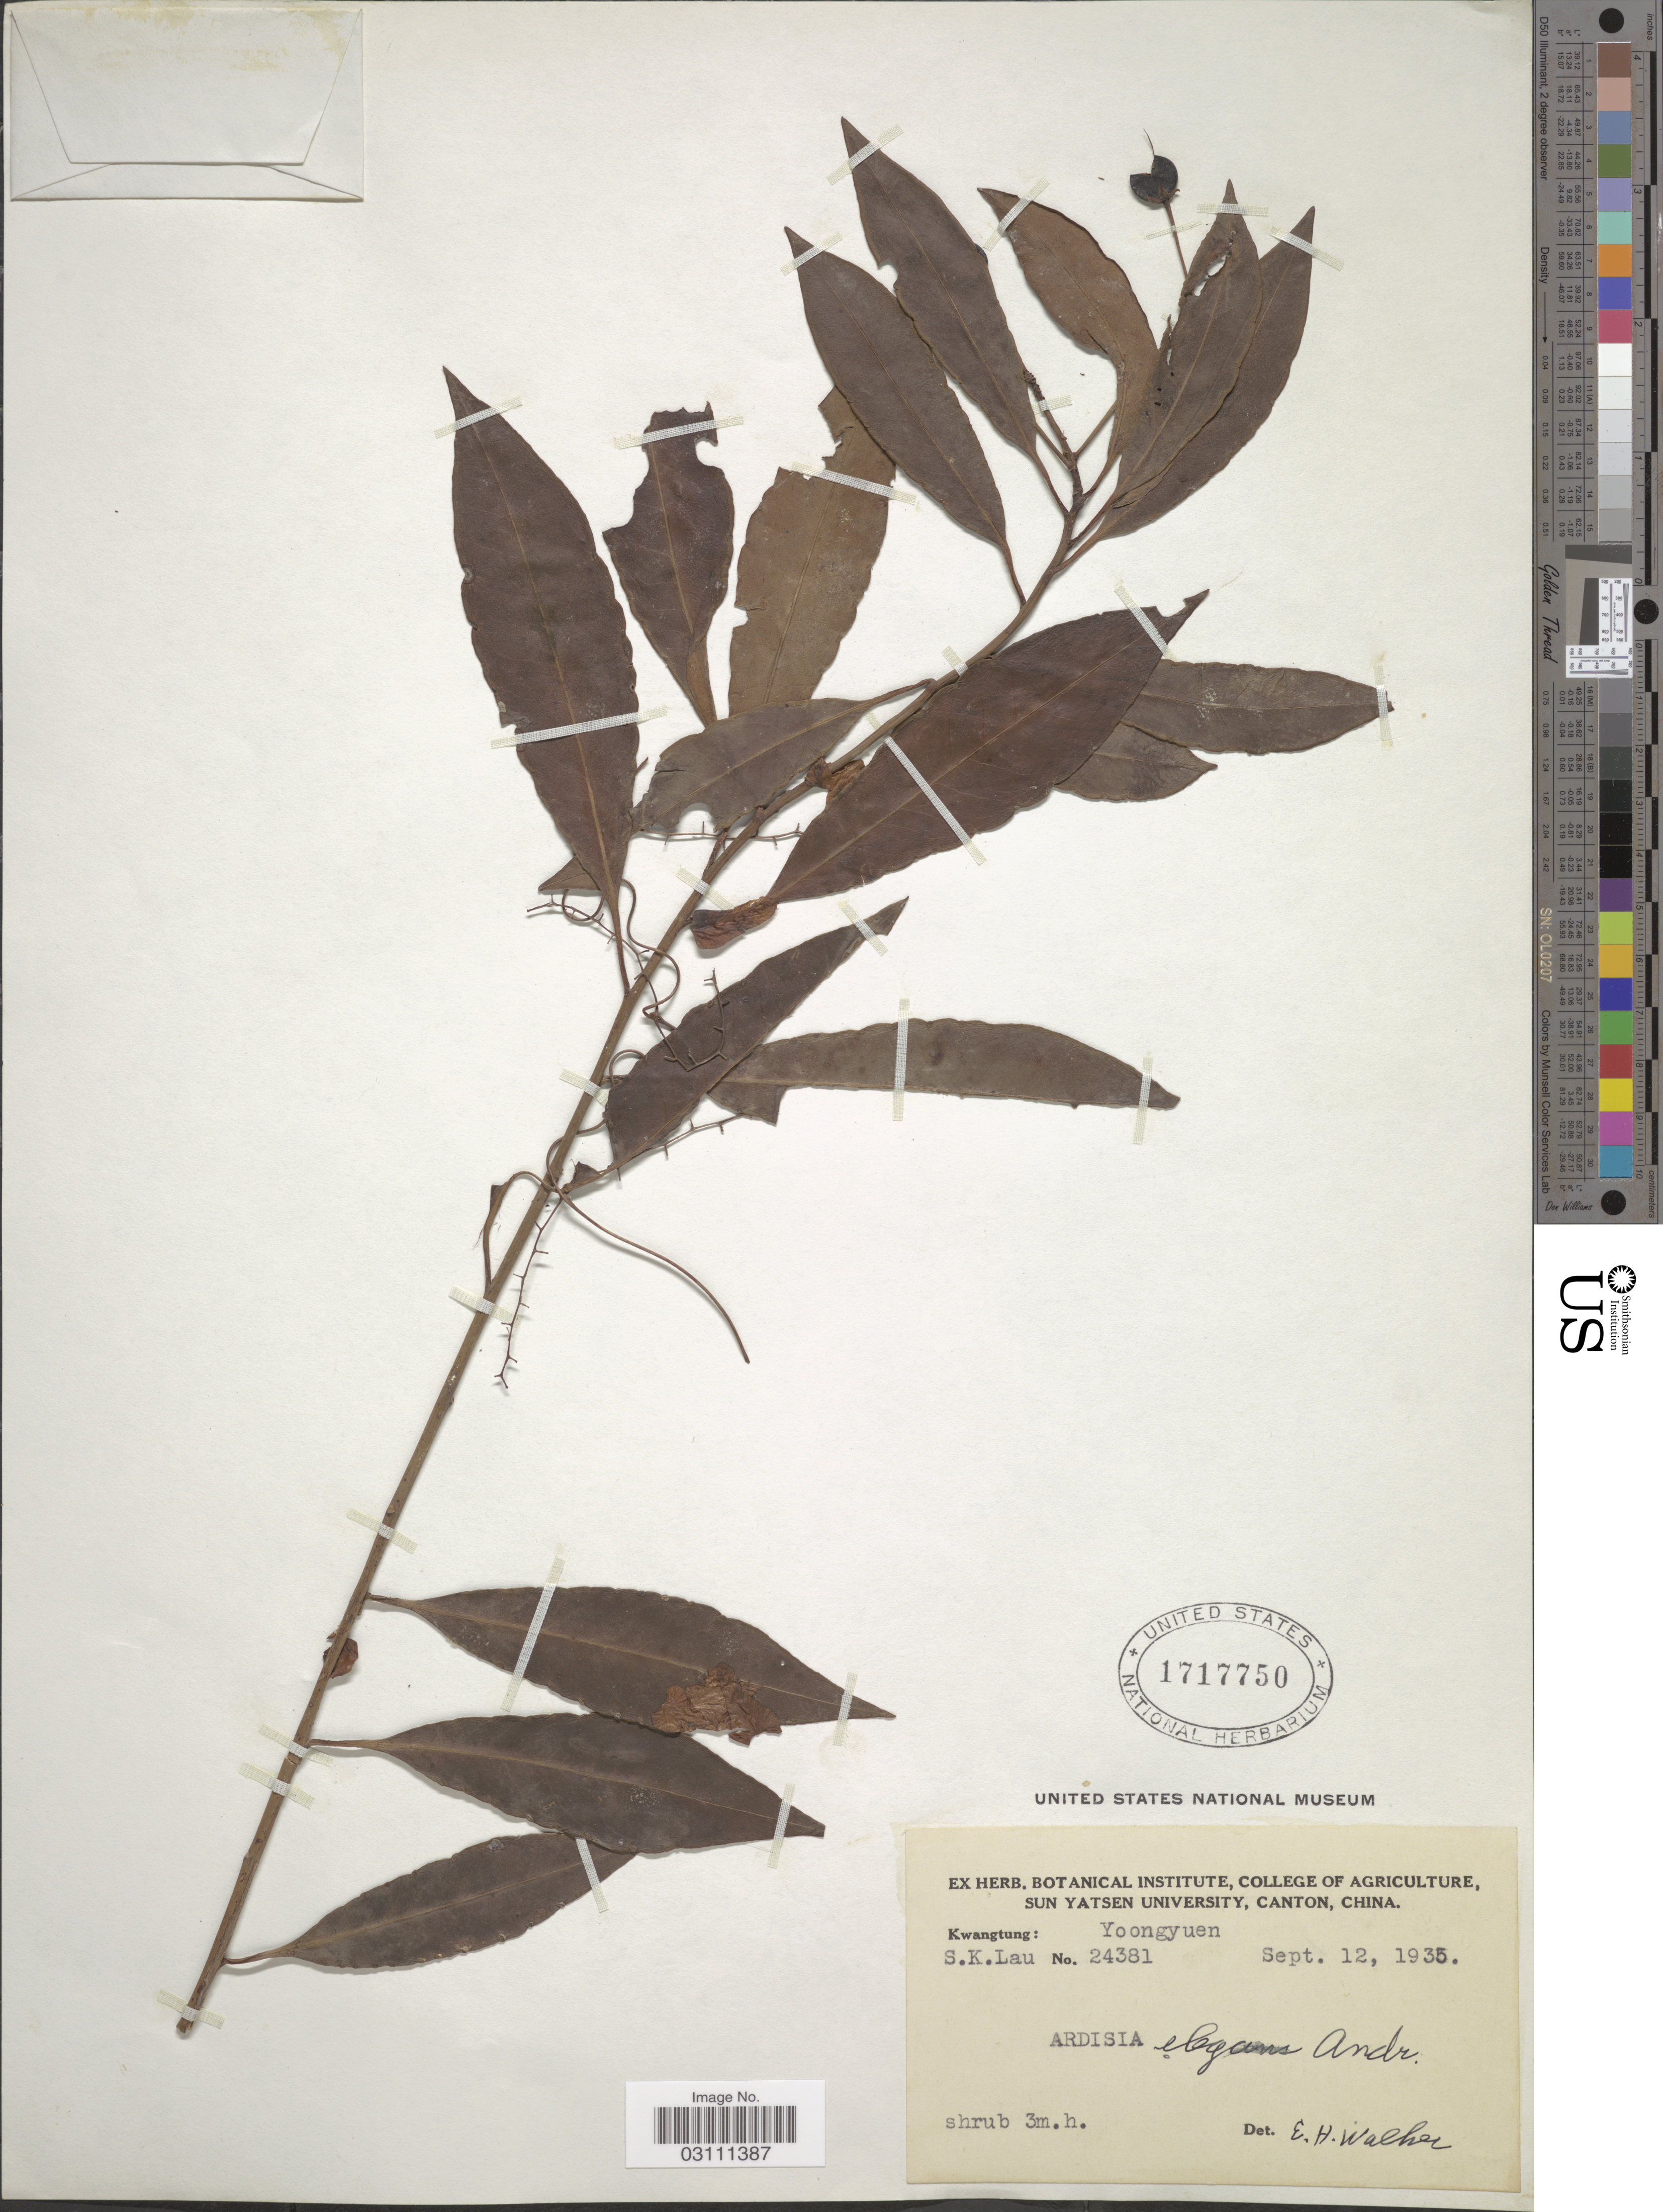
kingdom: Plantae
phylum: Tracheophyta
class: Magnoliopsida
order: Ericales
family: Primulaceae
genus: Ardisia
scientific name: Ardisia elegans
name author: Andrews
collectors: S. K. Lau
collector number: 24381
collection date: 1935-09-12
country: China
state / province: Guangdong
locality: Kwangtung: Yoongyuen.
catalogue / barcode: US 1717750